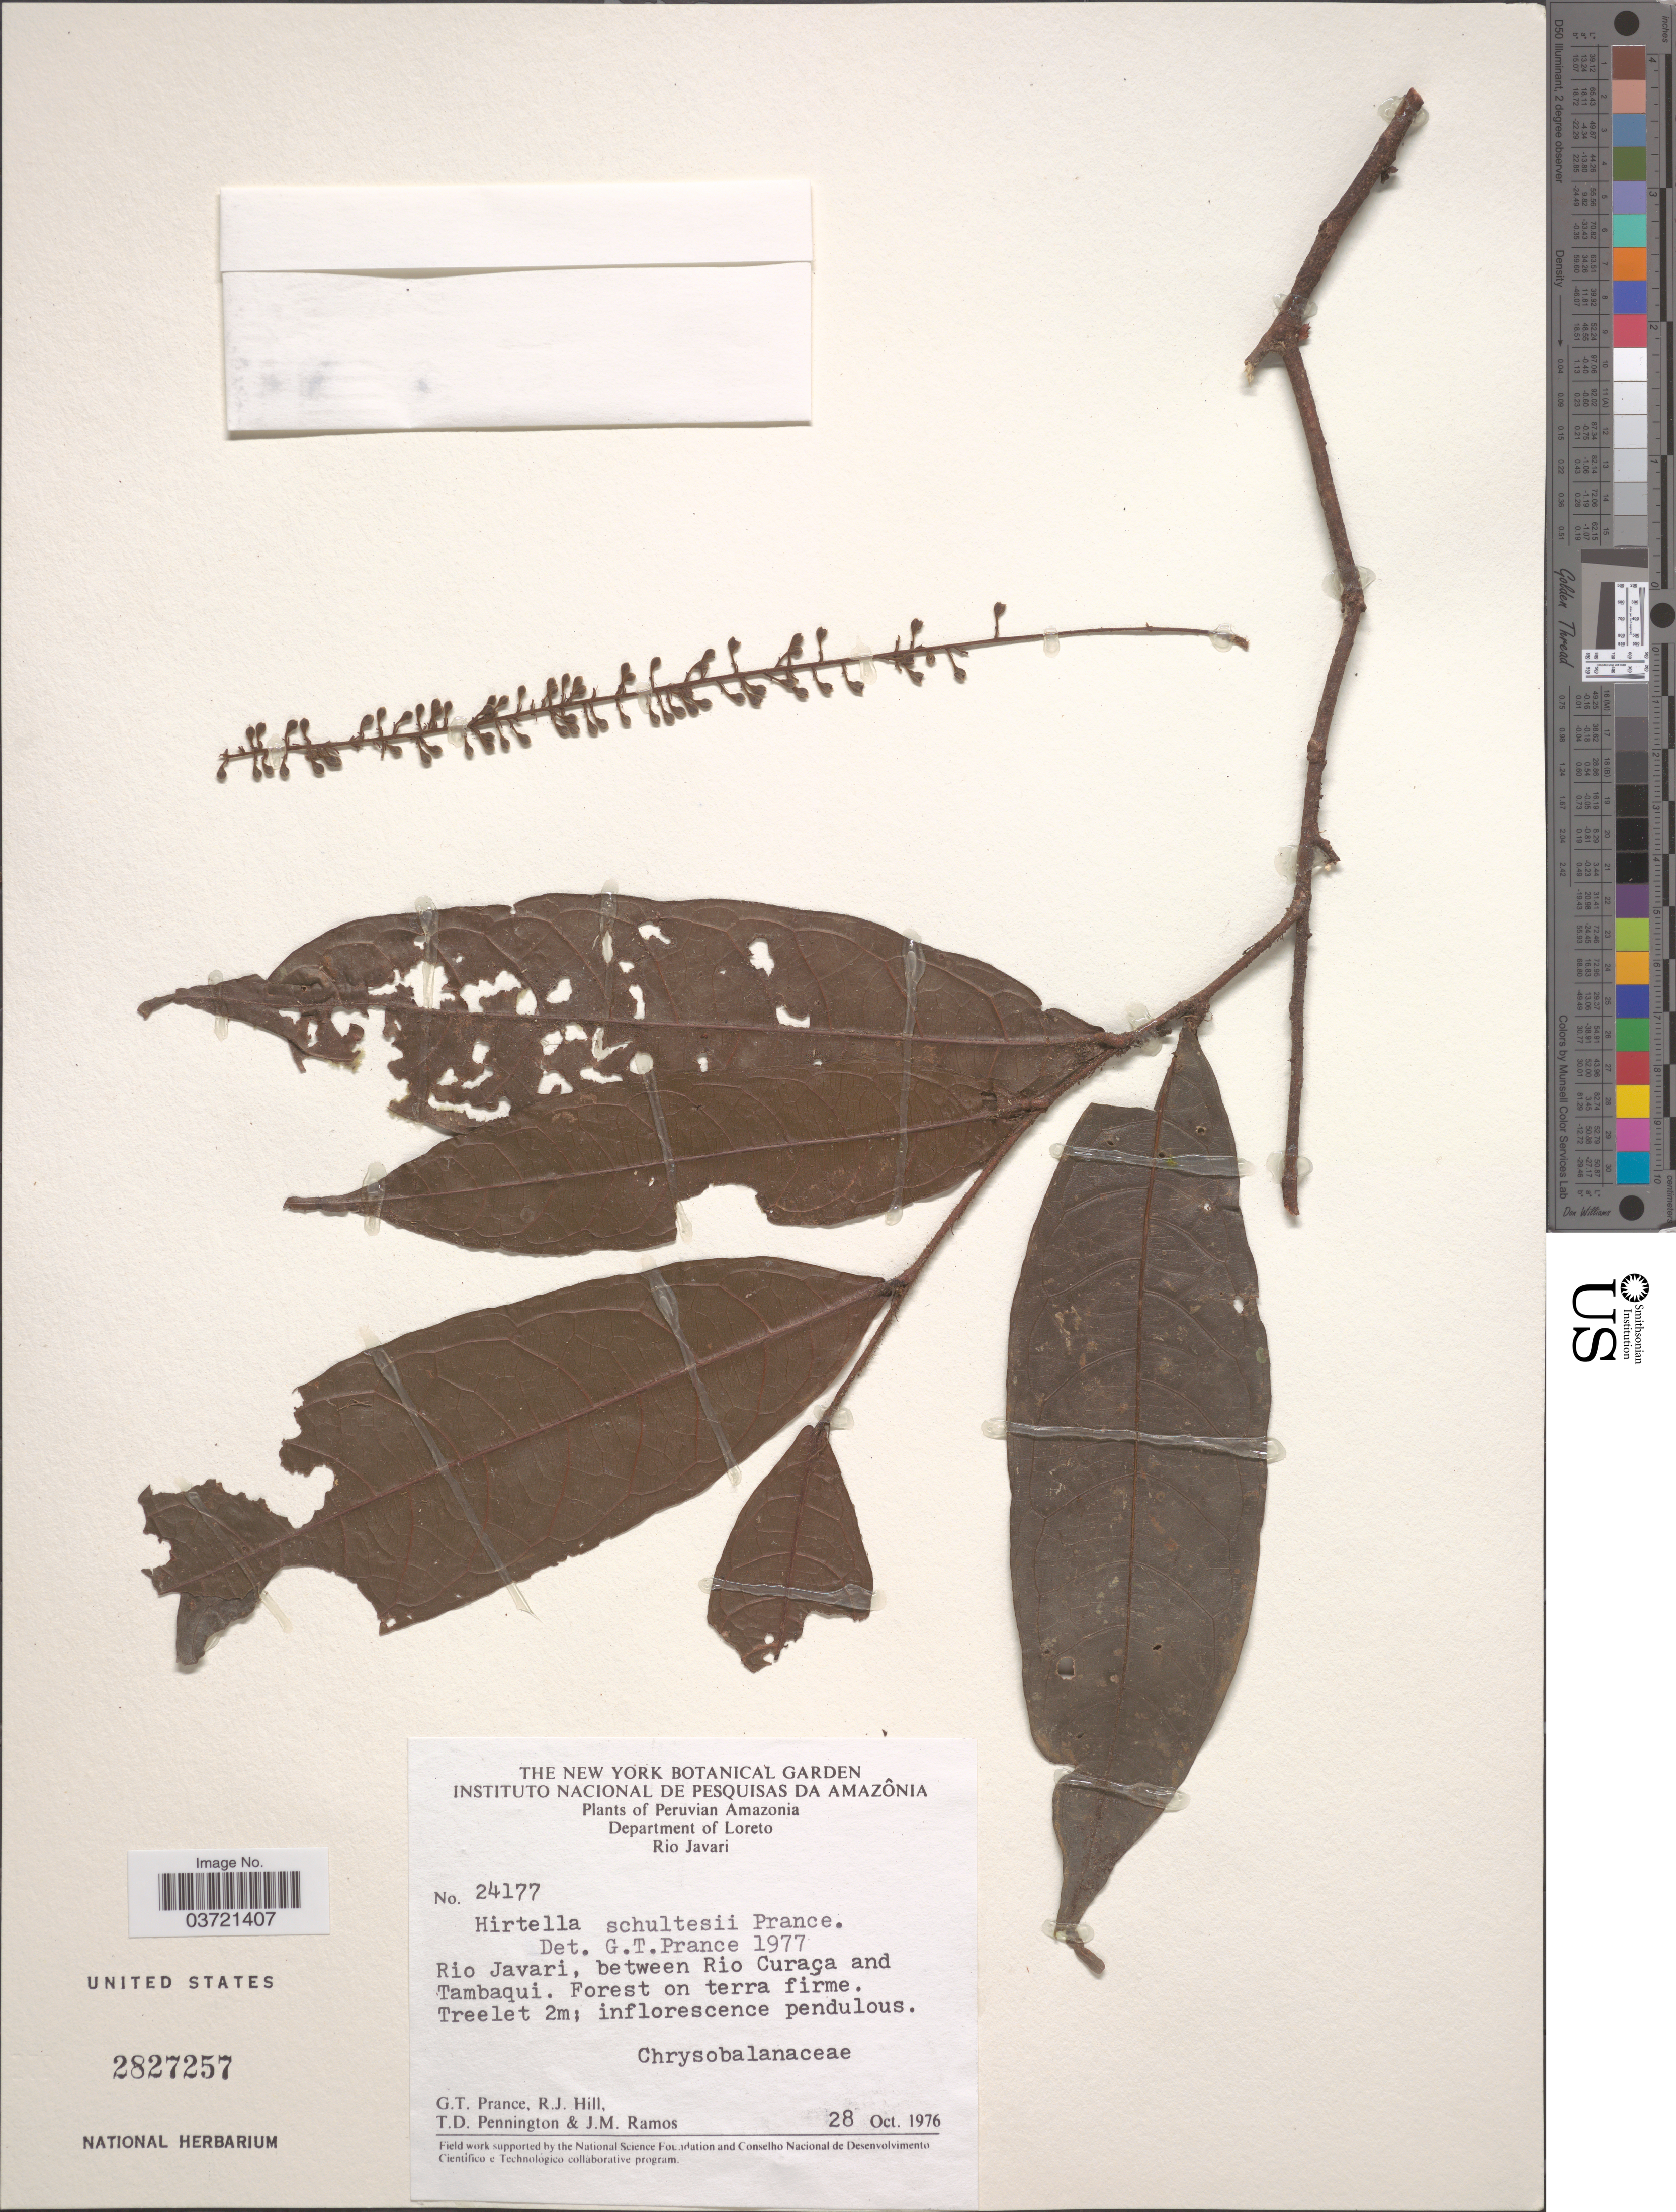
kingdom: Plantae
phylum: Tracheophyta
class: Magnoliopsida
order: Malpighiales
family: Chrysobalanaceae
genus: Hirtella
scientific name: Hirtella schultesii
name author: Prance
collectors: G. T. Prance, R. J. Hill, T. D. Pennington & J. M. Ramos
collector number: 24177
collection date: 1976-10-28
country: Peru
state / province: Loreto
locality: Peruvian Amazonia. Department of Loreto. Rio Javari. Rio Javari, between Rio Curaça and Tambaqui.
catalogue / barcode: US 2827257